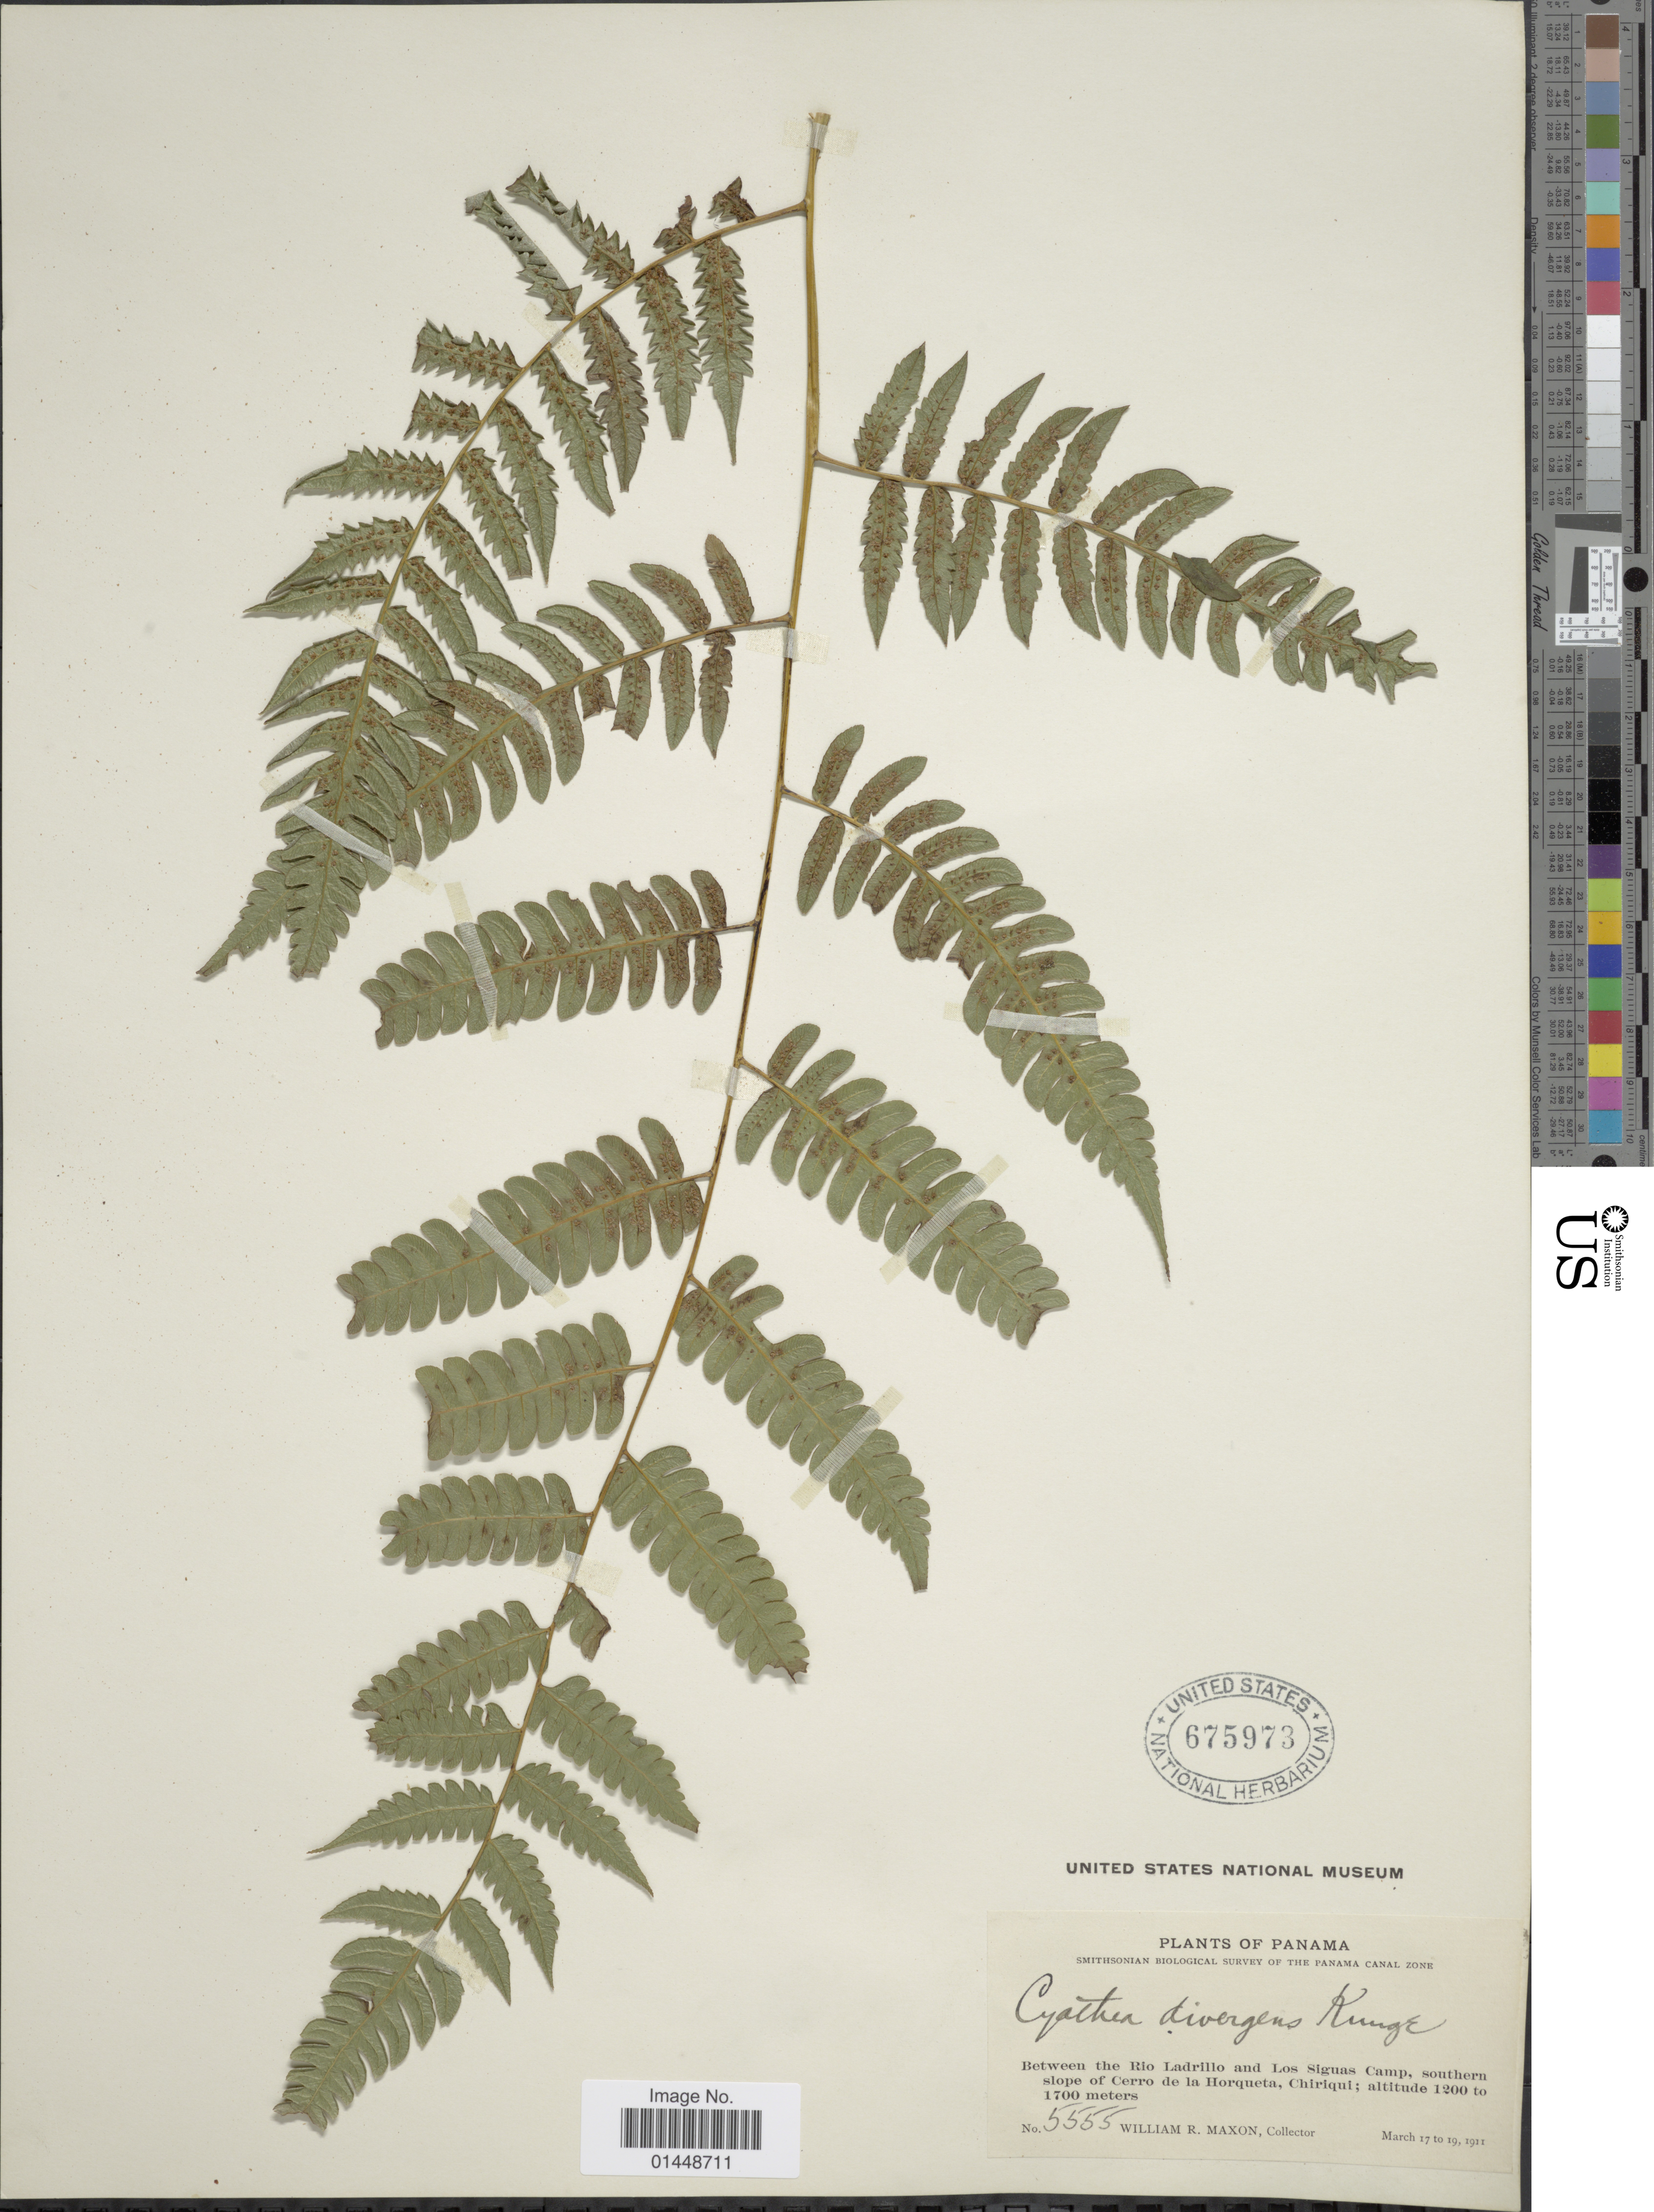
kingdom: Plantae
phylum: Tracheophyta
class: Polypodiopsida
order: Cyatheales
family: Cyatheaceae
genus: Cyathea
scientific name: Cyathea divergens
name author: Kunze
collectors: W. R. Maxon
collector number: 5555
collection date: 1911-03-17/1911-03-19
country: Panama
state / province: Chiriqui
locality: Between the Rio Ladrillo and Los Siguas Camp, southern slope of Cerro de la Horqueta, Chiriqui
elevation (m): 1200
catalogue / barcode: US 675973